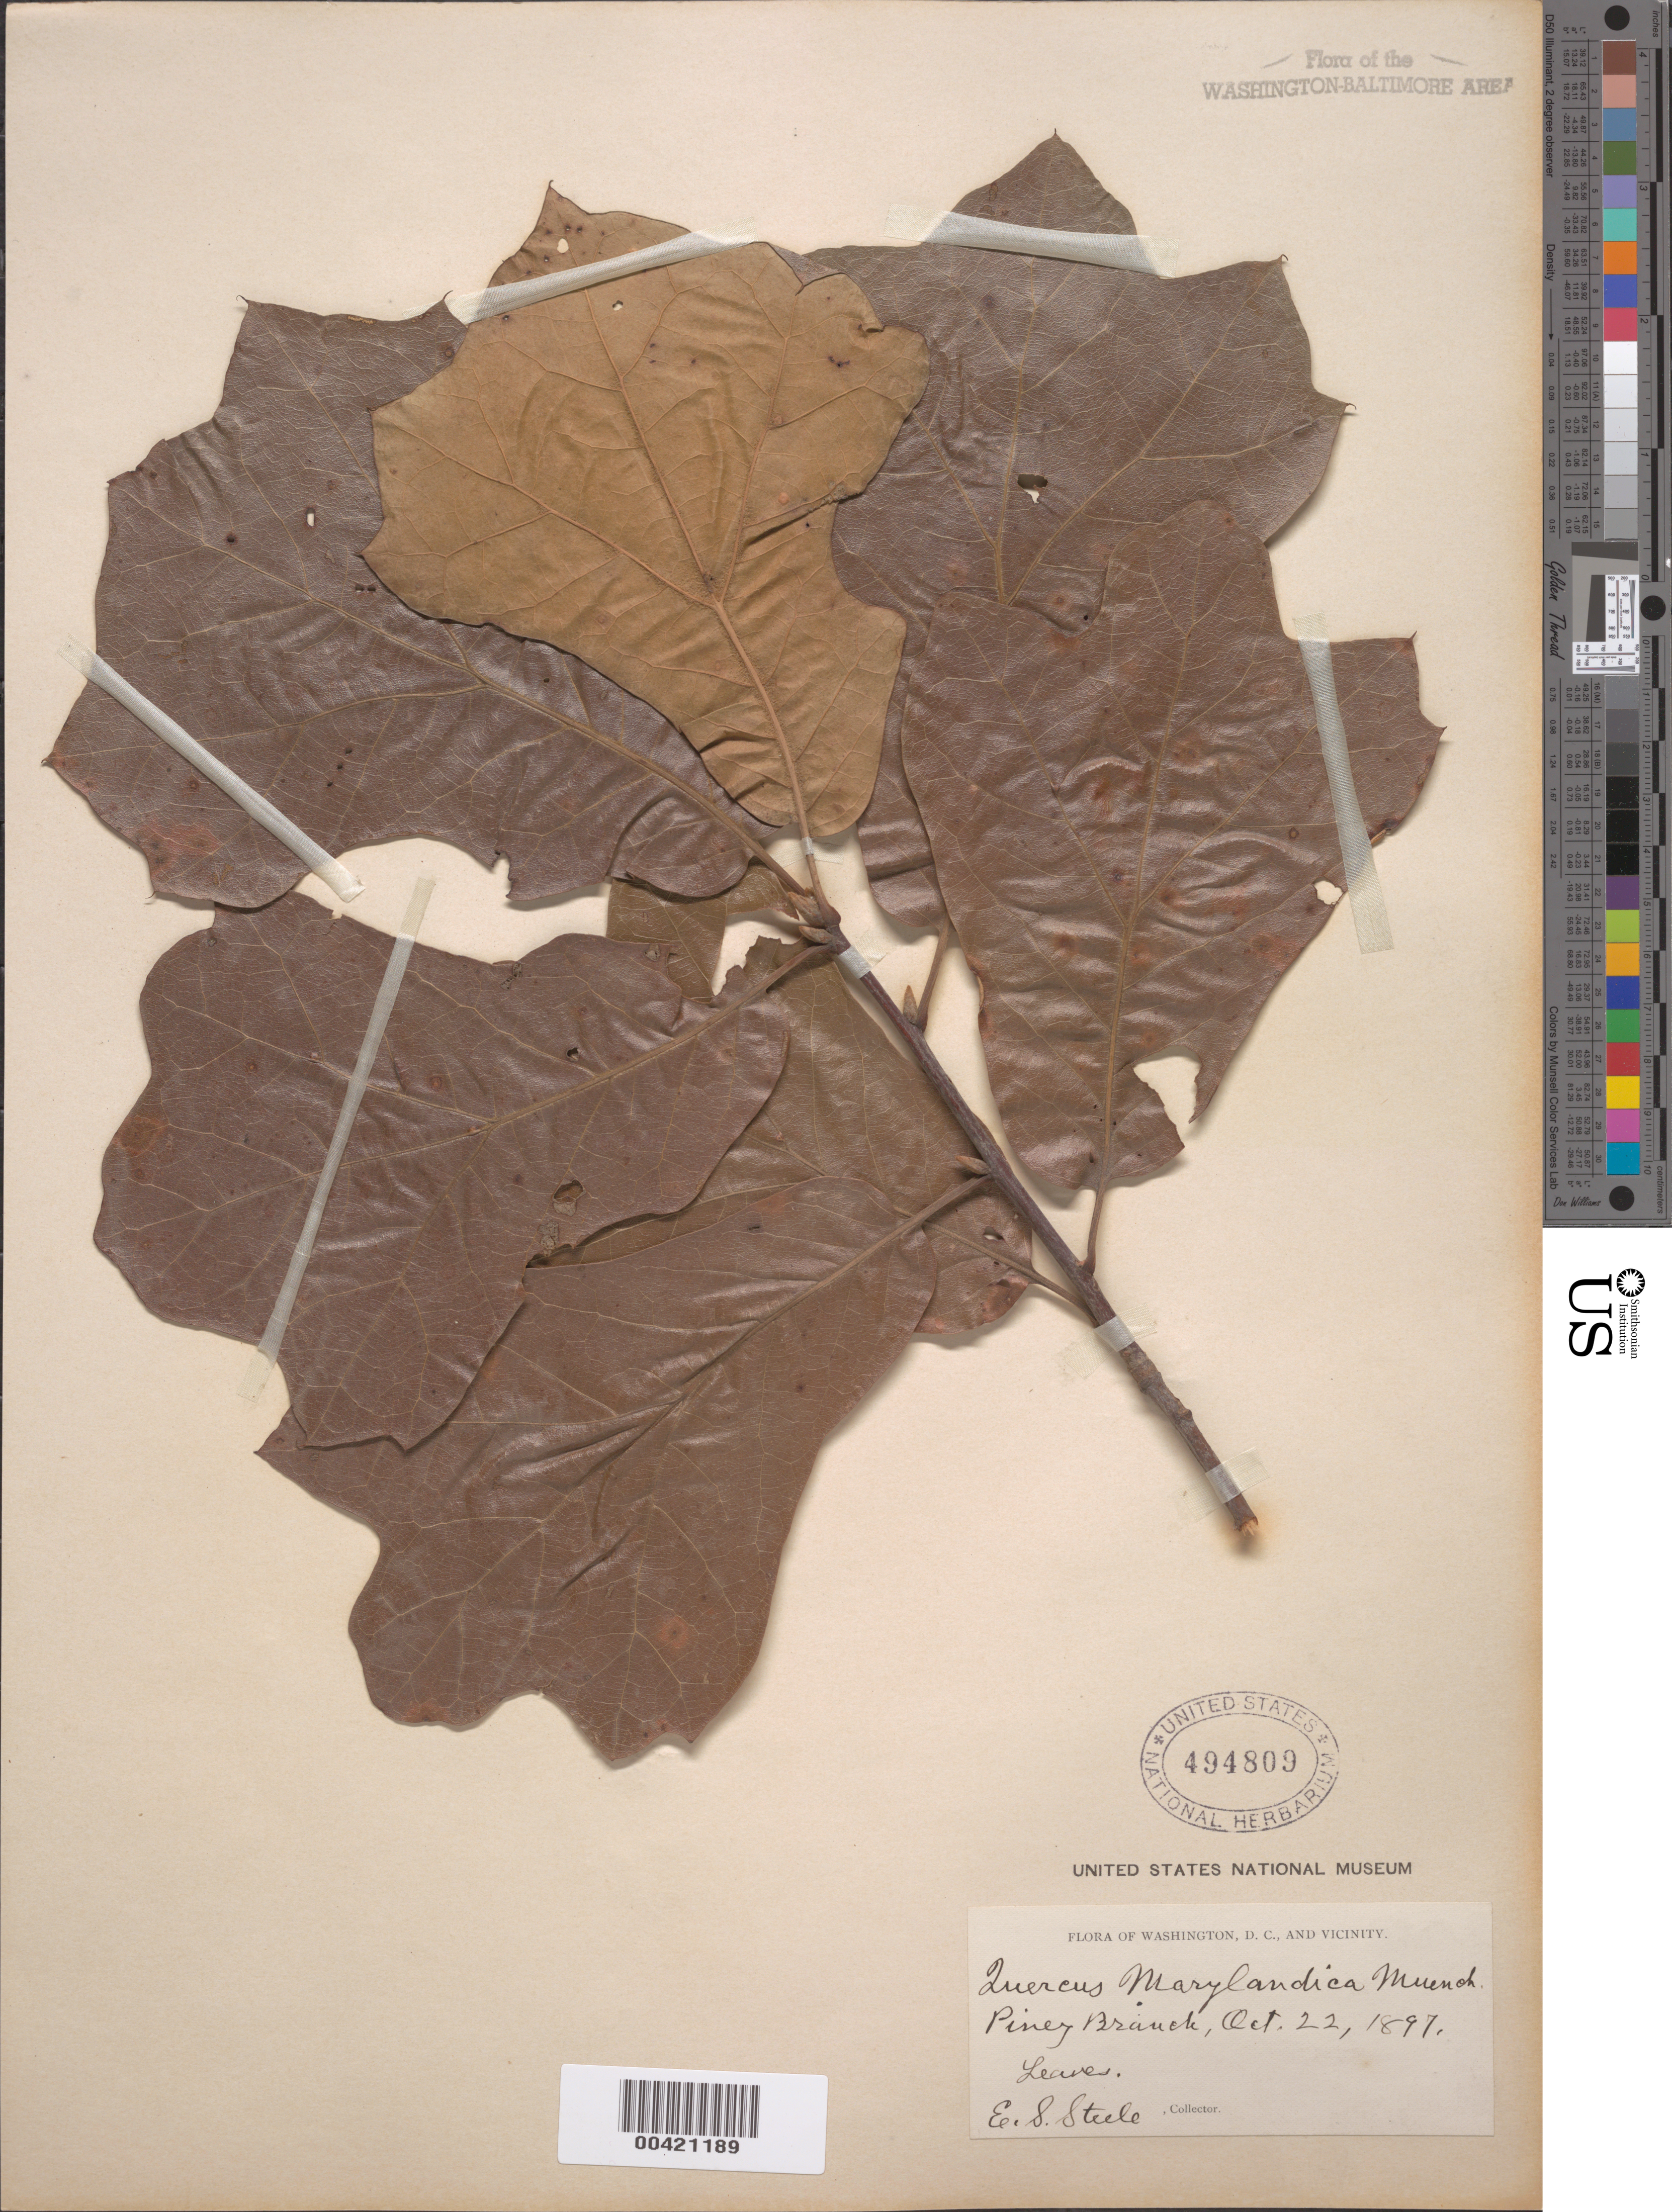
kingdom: Plantae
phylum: Tracheophyta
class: Magnoliopsida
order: Fagales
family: Fagaceae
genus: Quercus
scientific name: Quercus marilandica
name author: (L.) Münchh.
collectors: E. Steele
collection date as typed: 22 Oct 1897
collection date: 1897-10-22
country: United States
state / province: District of Columbia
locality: Piney Branch Rock Creek Park and vicinity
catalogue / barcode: US 494809